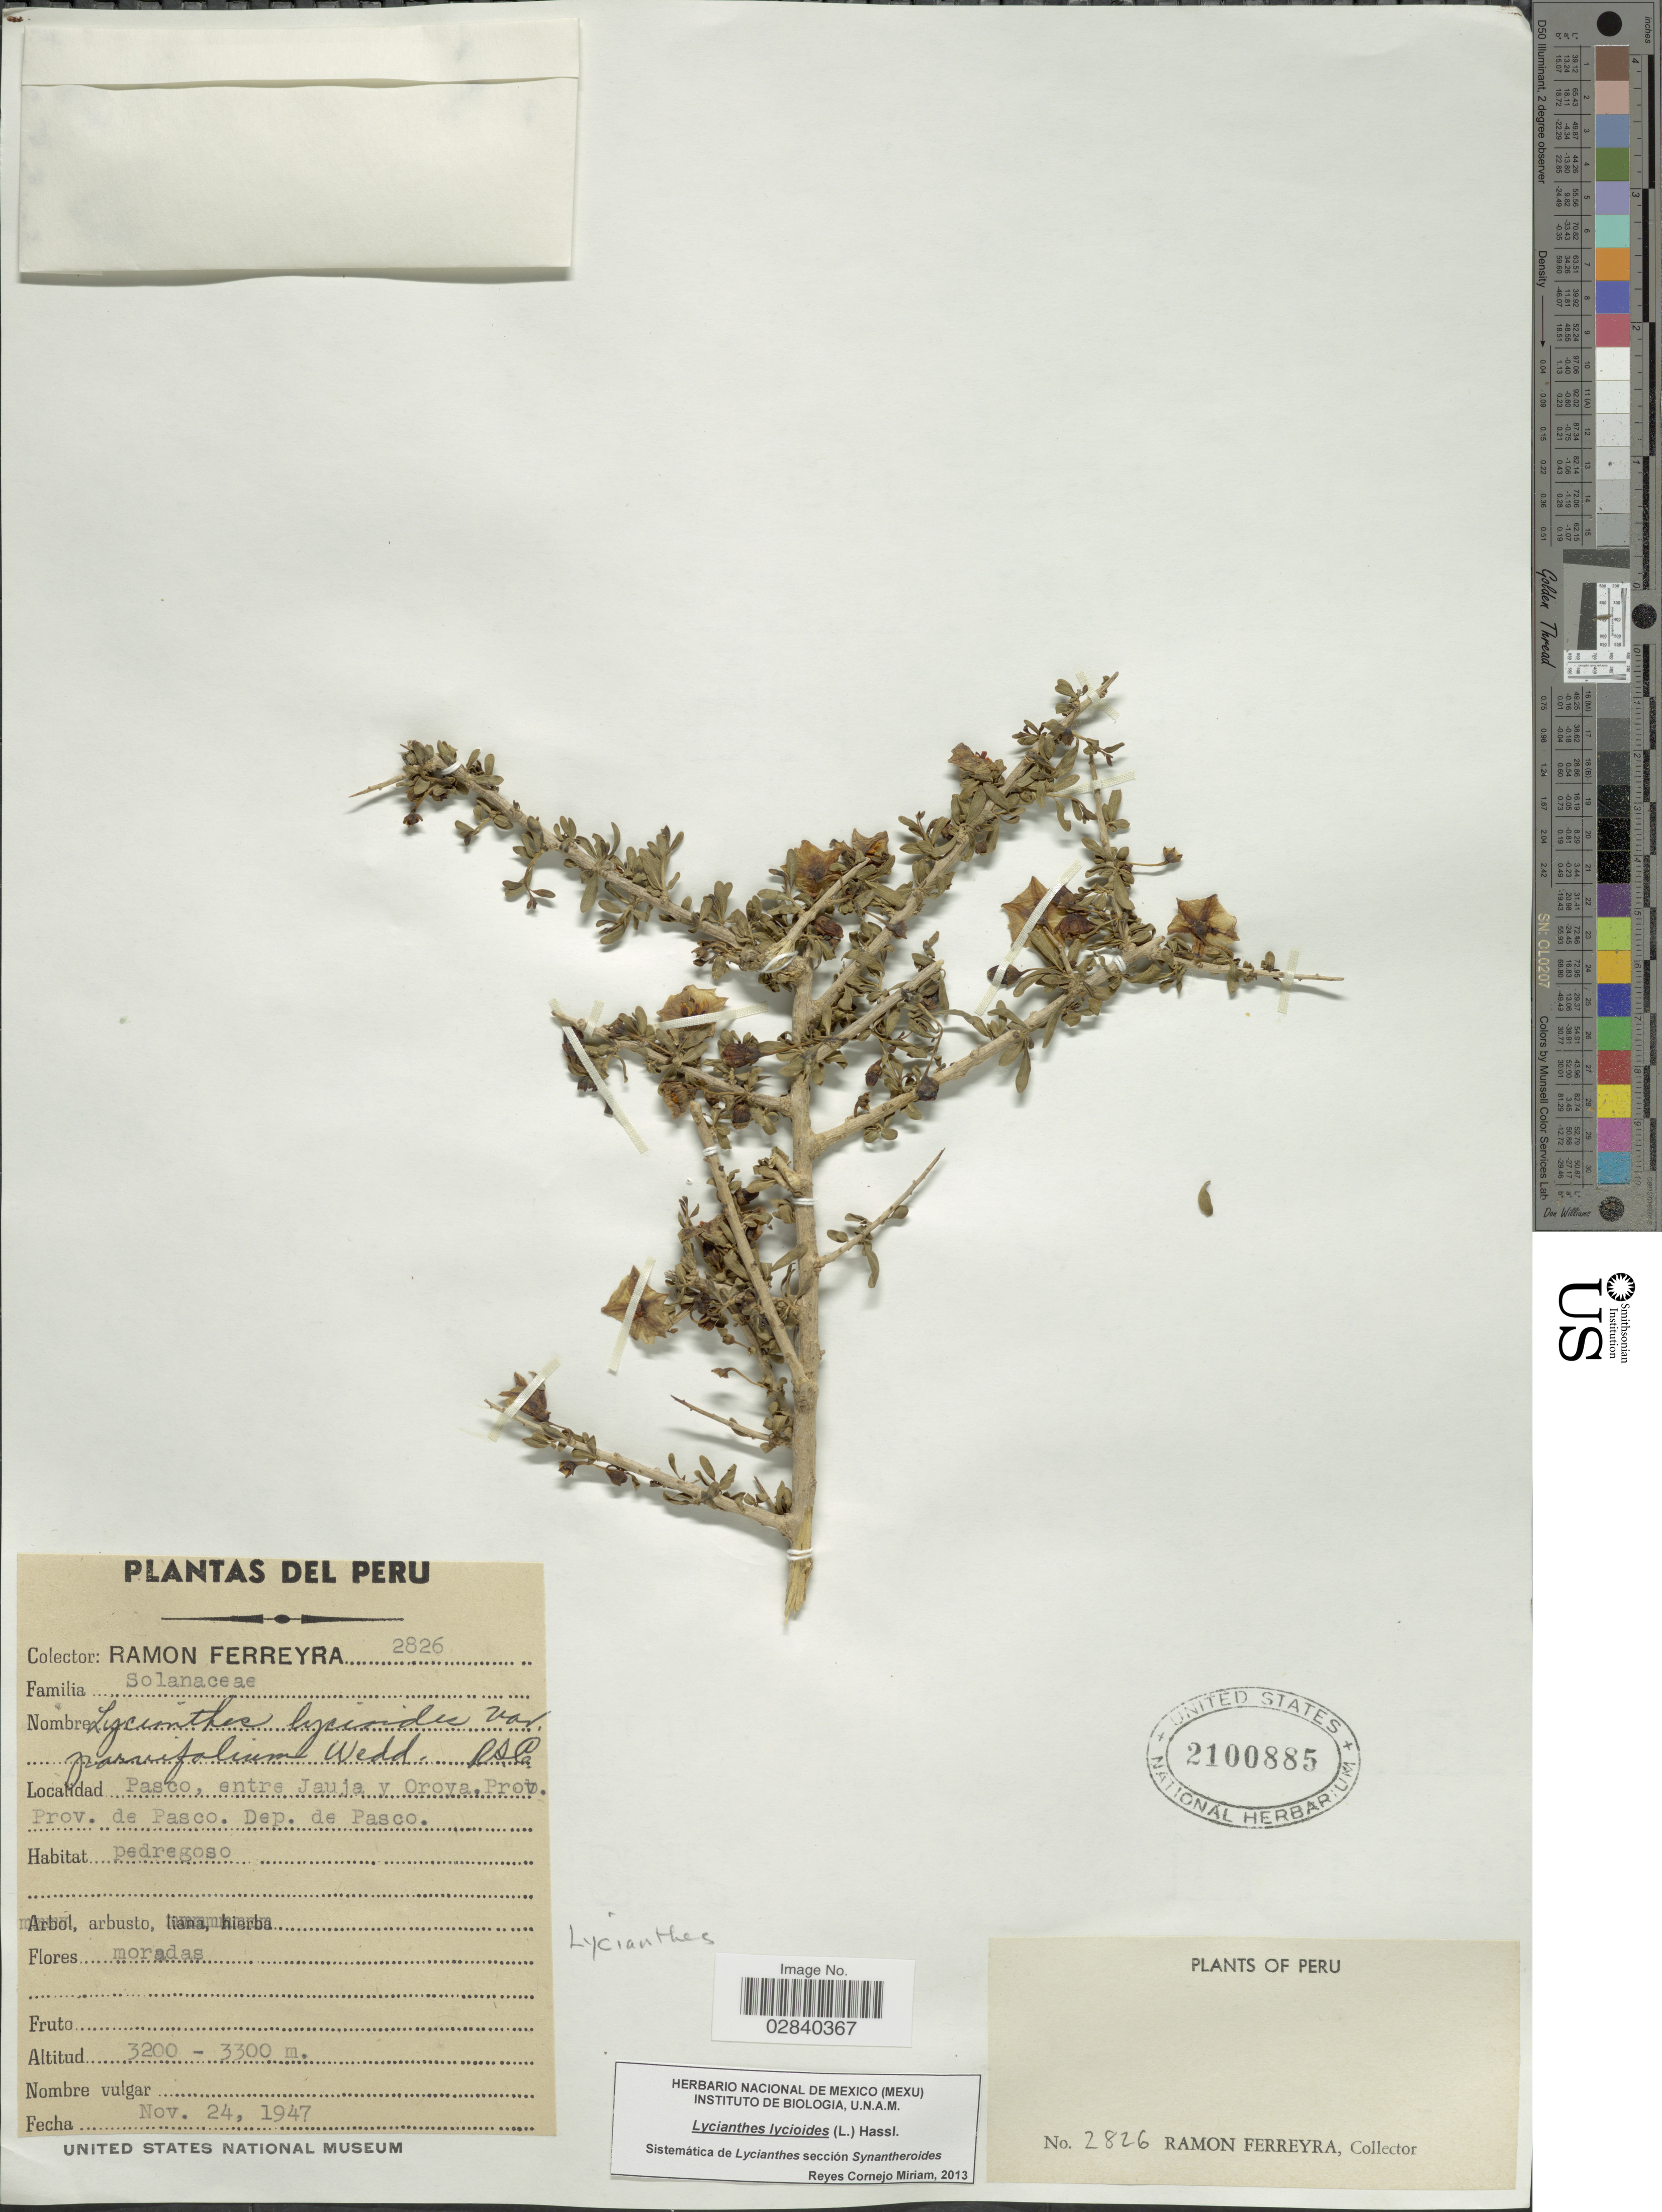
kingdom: Plantae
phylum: Tracheophyta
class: Magnoliopsida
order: Solanales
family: Solanaceae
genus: Lycianthes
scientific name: Lycianthes lycioides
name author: (L.) Hassl.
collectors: R. A. Ferreyra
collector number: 2826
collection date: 1947-11-24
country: Peru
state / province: Pasco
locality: Pasco, entre Jauja y Oroya, Prov. de Pasco. Dep. de Pasco.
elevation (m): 3200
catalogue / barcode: US 2100885